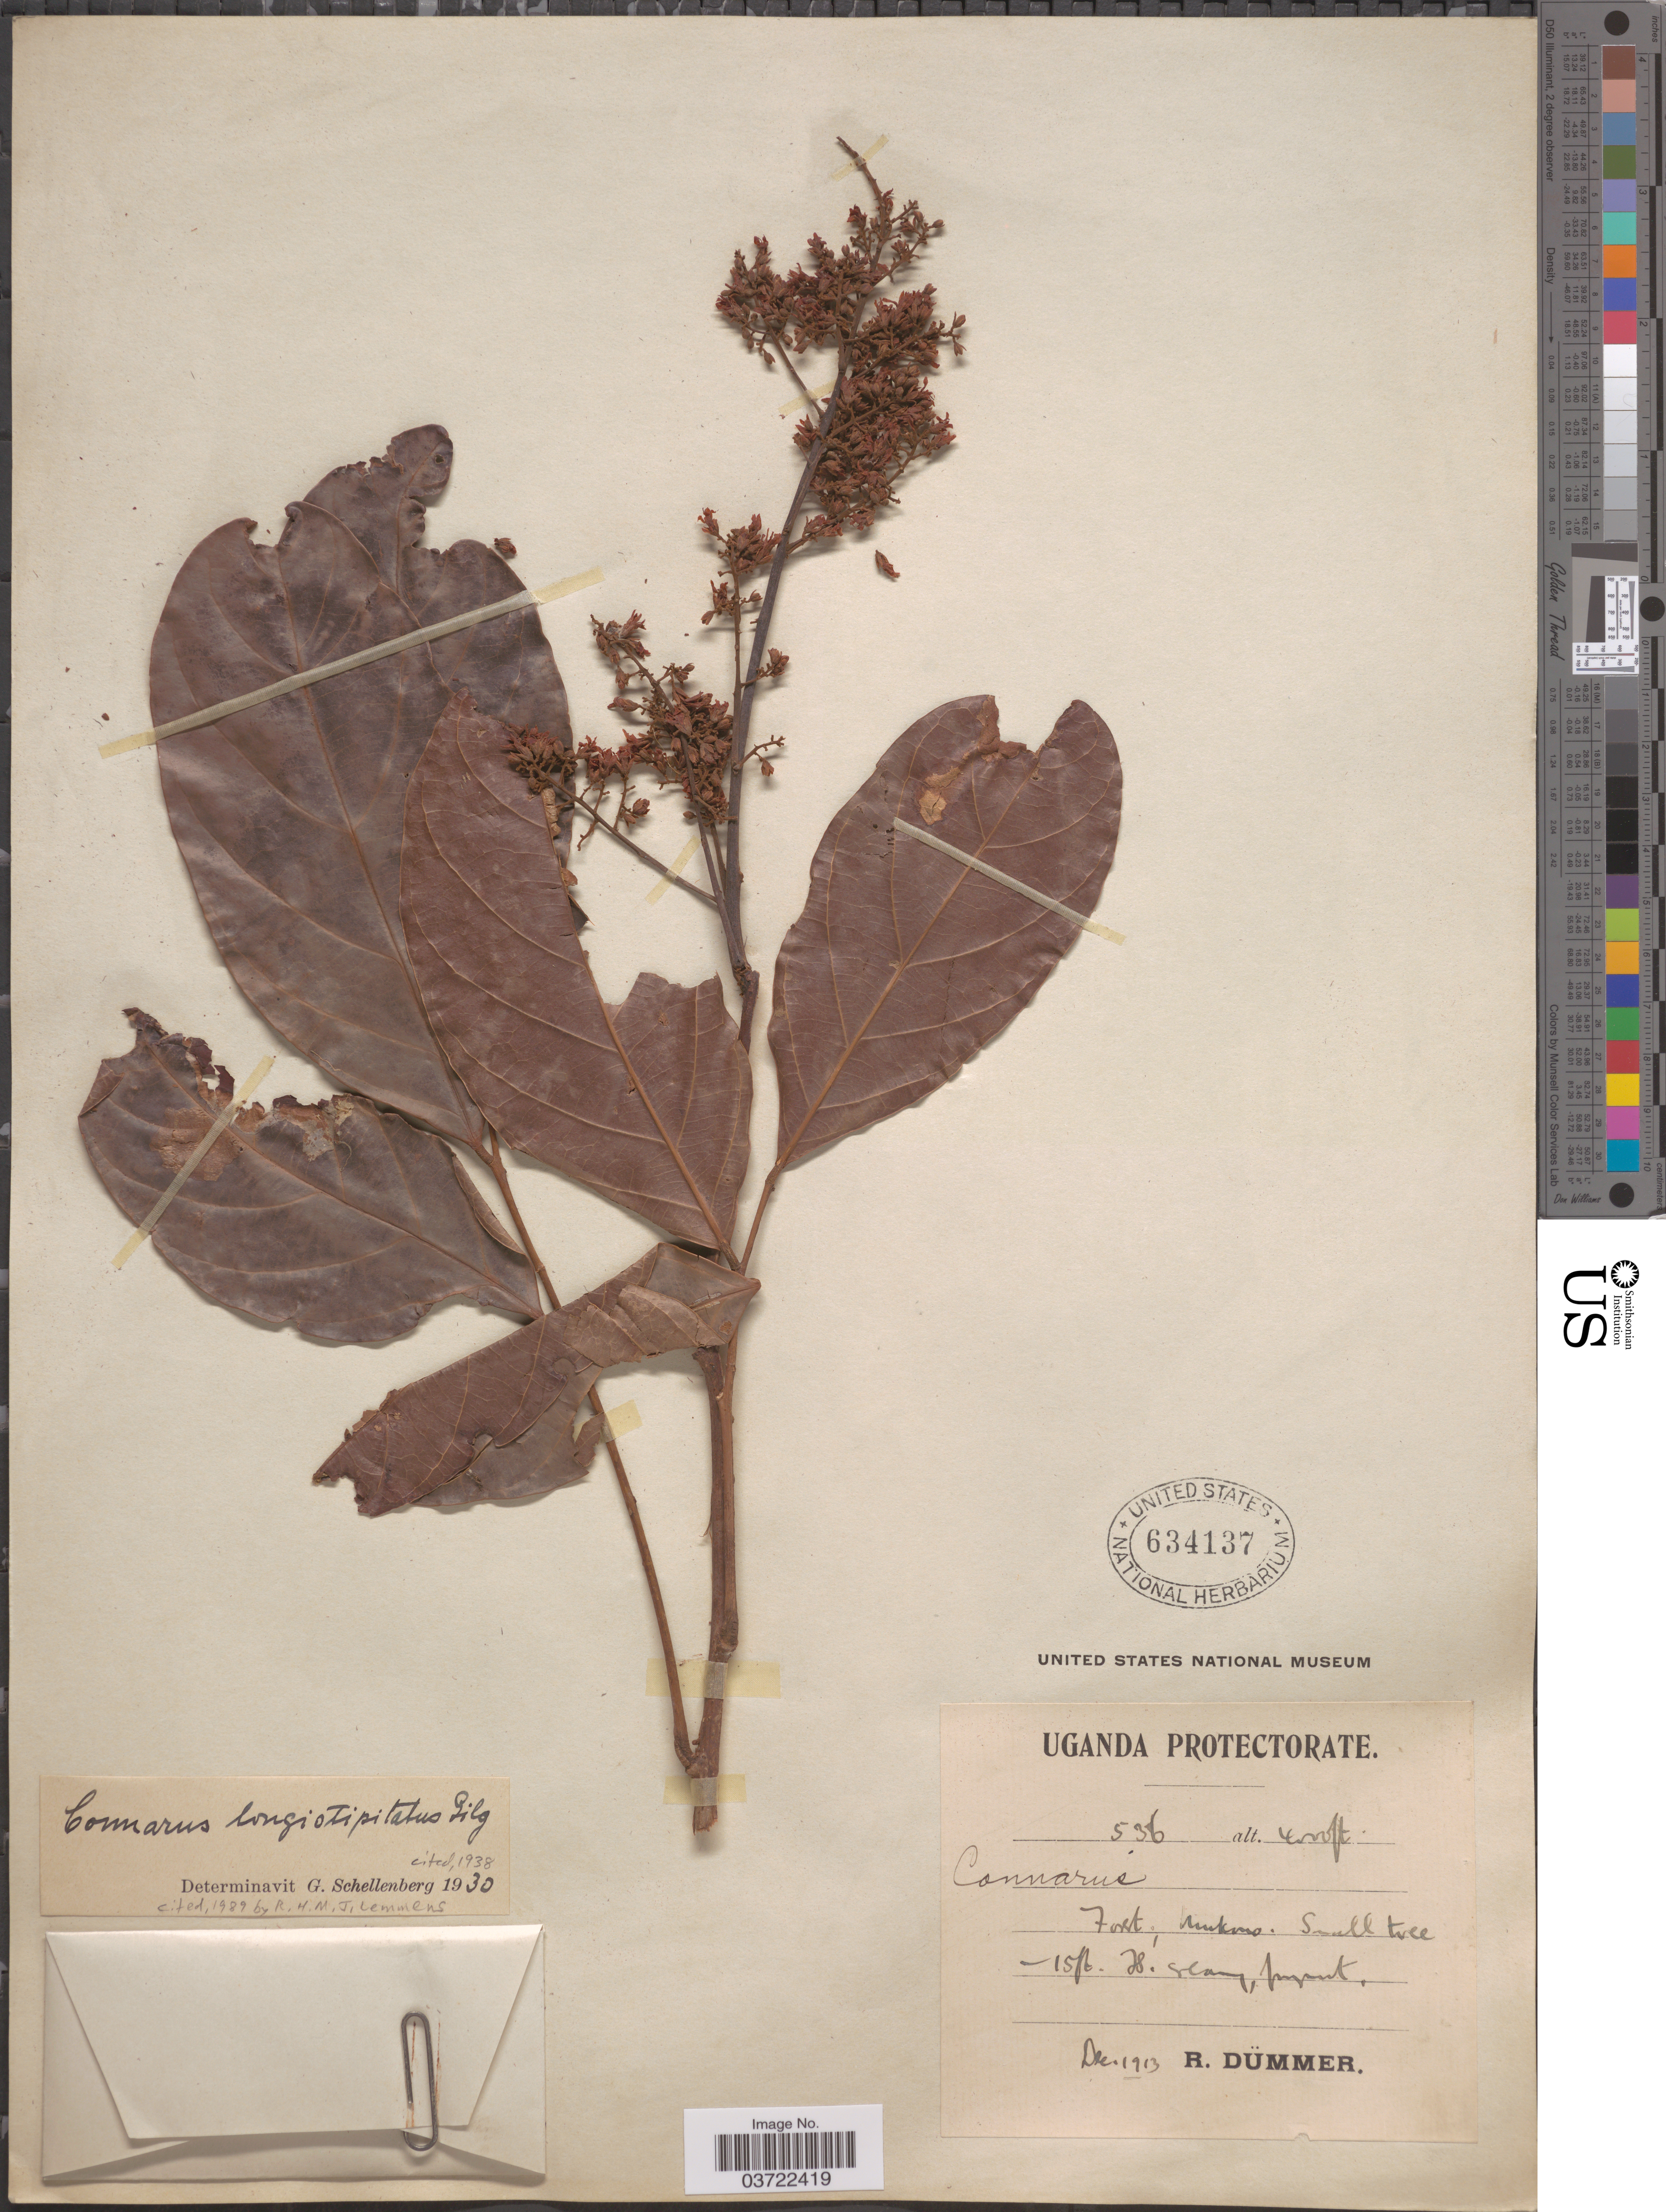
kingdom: Plantae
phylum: Tracheophyta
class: Magnoliopsida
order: Oxalidales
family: Connaraceae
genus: Connarus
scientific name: Connarus longistipitatus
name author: Gilg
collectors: R. A. Dümmer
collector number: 536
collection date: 1913-12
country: Uganda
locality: Uganda Protectorate.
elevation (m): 1219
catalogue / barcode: US 634137